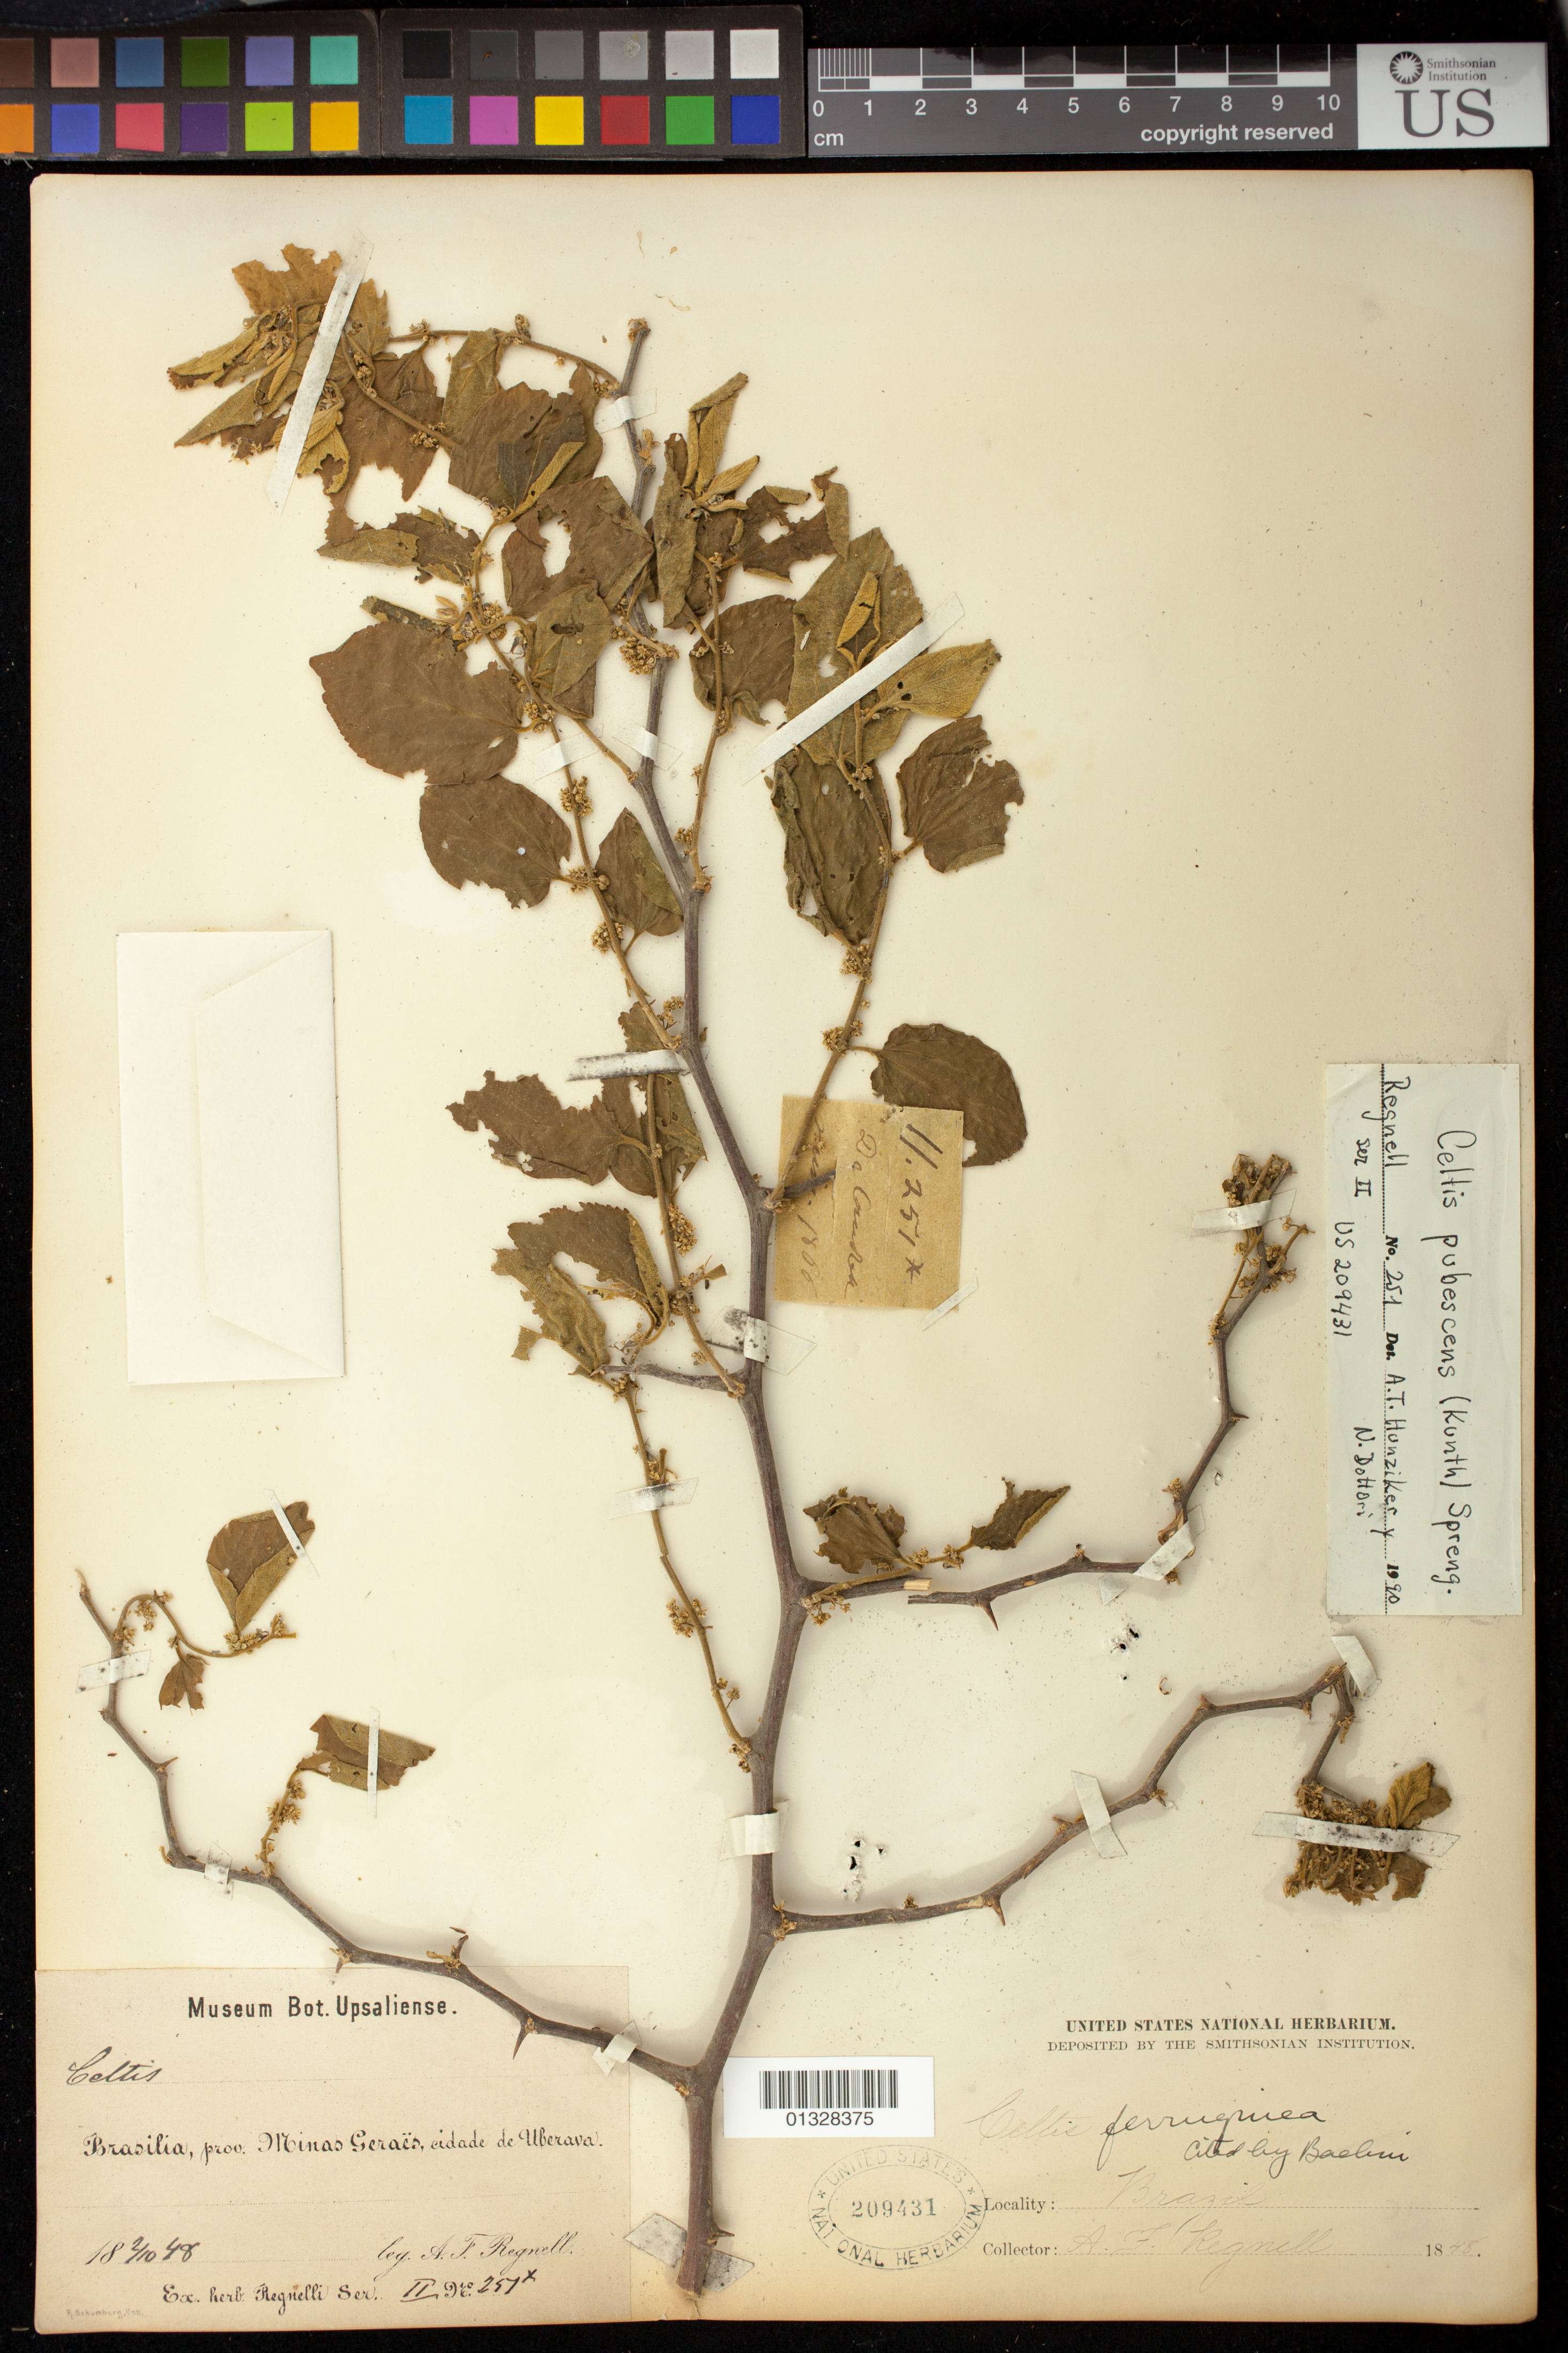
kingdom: Plantae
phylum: Tracheophyta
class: Magnoliopsida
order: Rosales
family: Cannabaceae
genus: Celtis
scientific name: Celtis pubescens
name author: (Kunth) Spreng.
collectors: A. F. Regnell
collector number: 251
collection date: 1848-10-02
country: Brazil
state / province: Minas Gerais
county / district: Uberaba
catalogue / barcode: US 209431